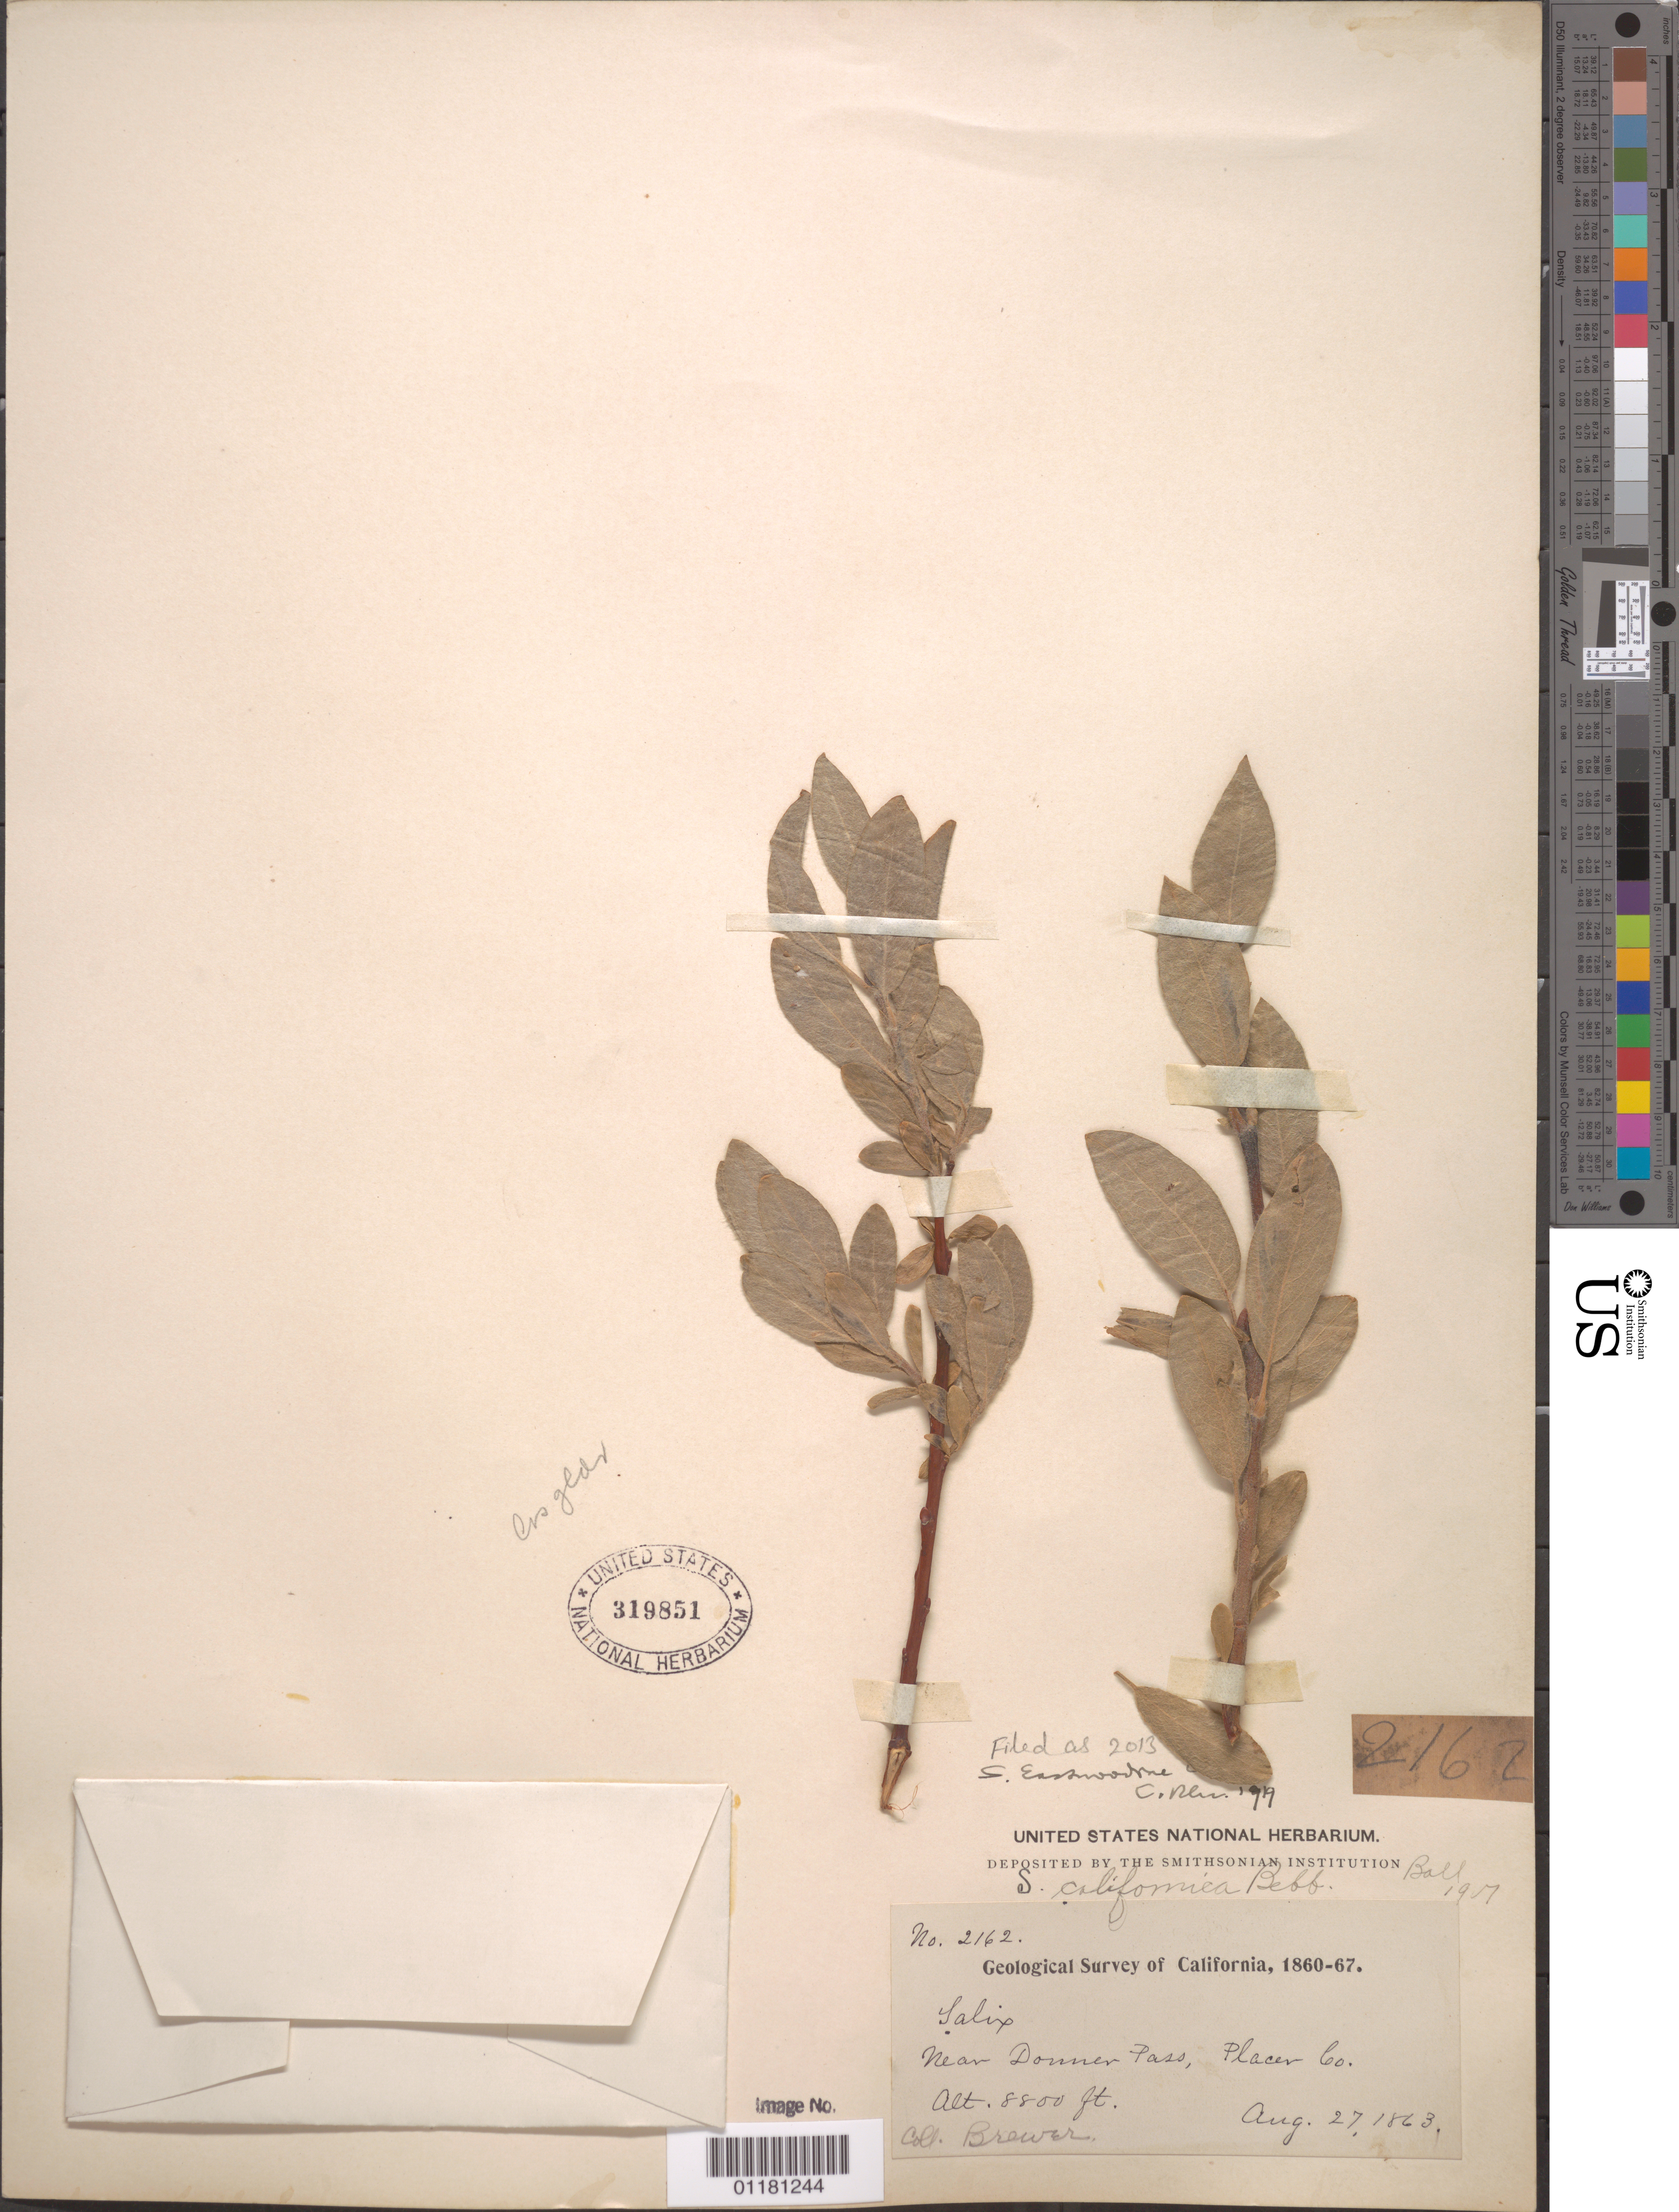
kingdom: Plantae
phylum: Tracheophyta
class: Magnoliopsida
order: Malpighiales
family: Salicaceae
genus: Salix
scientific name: Salix eastwoodiae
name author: Cockerell ex A. Heller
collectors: W. H. Brewer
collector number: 2162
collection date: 1863-08-27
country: United States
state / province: California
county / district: Placer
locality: Near Downer Pass.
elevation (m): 2682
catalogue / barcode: US 319851